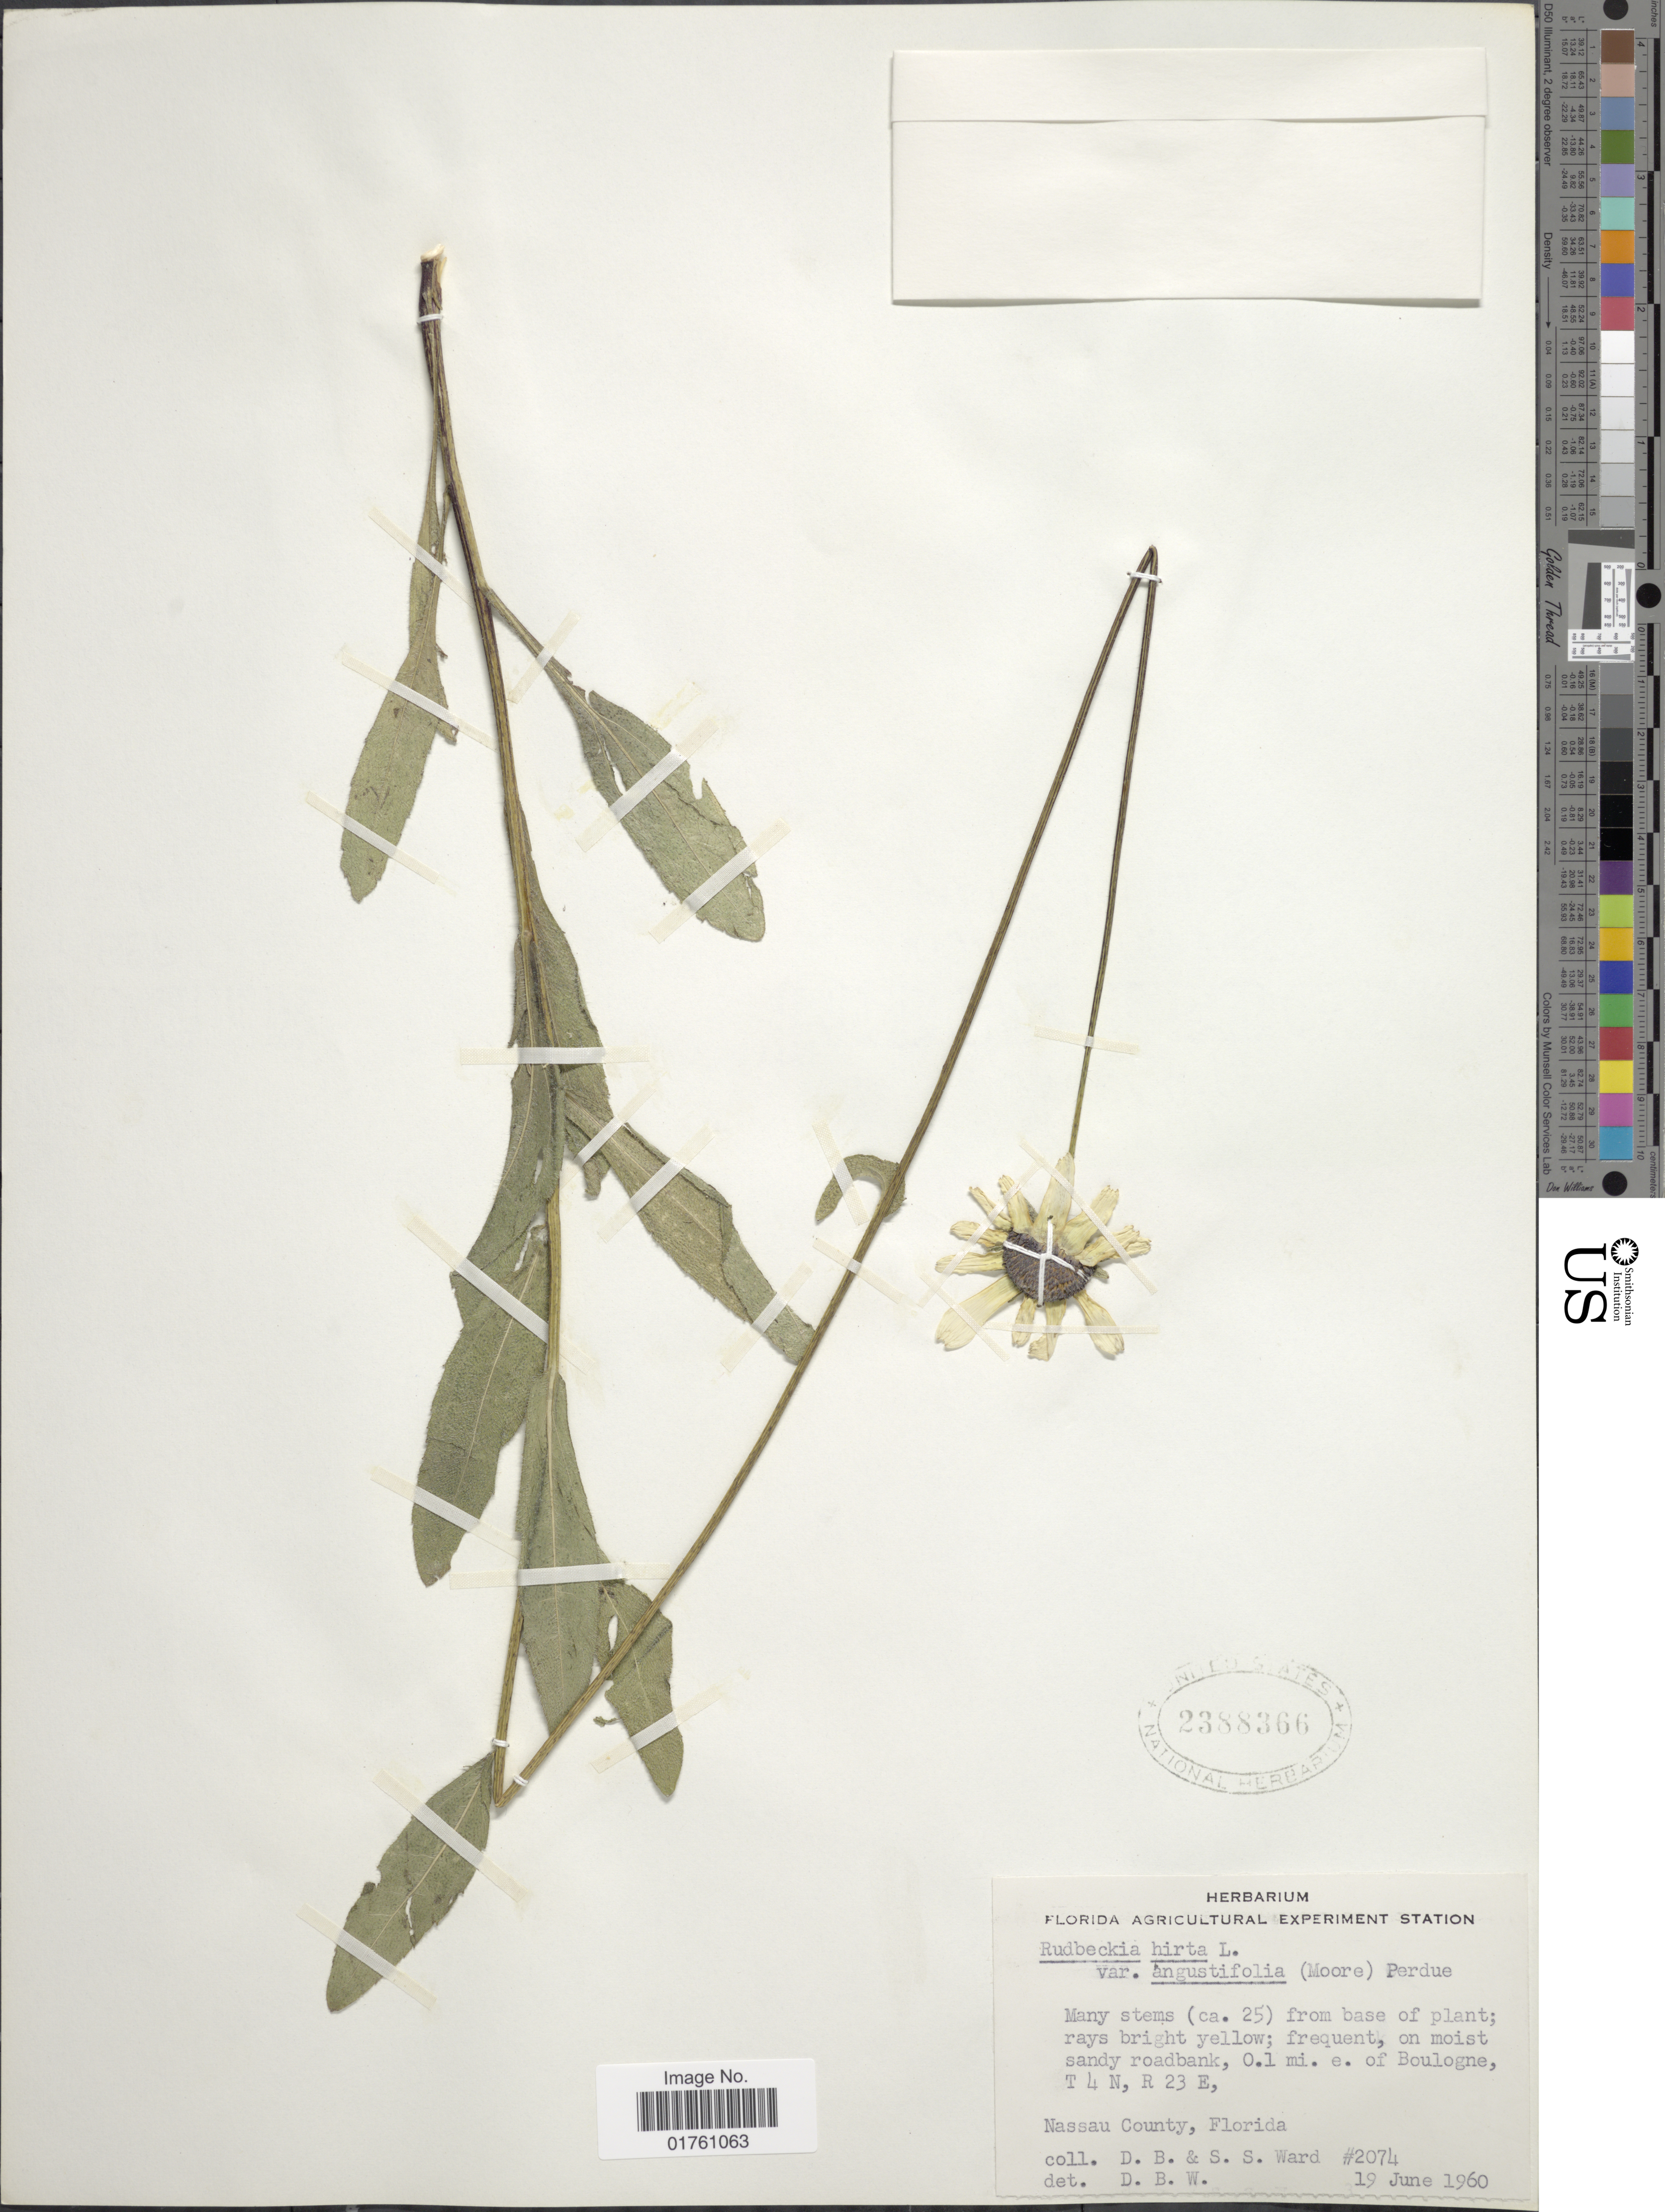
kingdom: Plantae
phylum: Tracheophyta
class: Magnoliopsida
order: Asterales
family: Asteraceae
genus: Rudbeckia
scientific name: Rudbeckia hirta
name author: L.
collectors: D. B. Ward & S. S. Ward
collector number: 2074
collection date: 1960-06-19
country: United States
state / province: Florida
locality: On moist sandy roadbank, 0.1 mi e. of Boulogne, T 4 N, R 23 E, Nassau County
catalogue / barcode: US 2388366